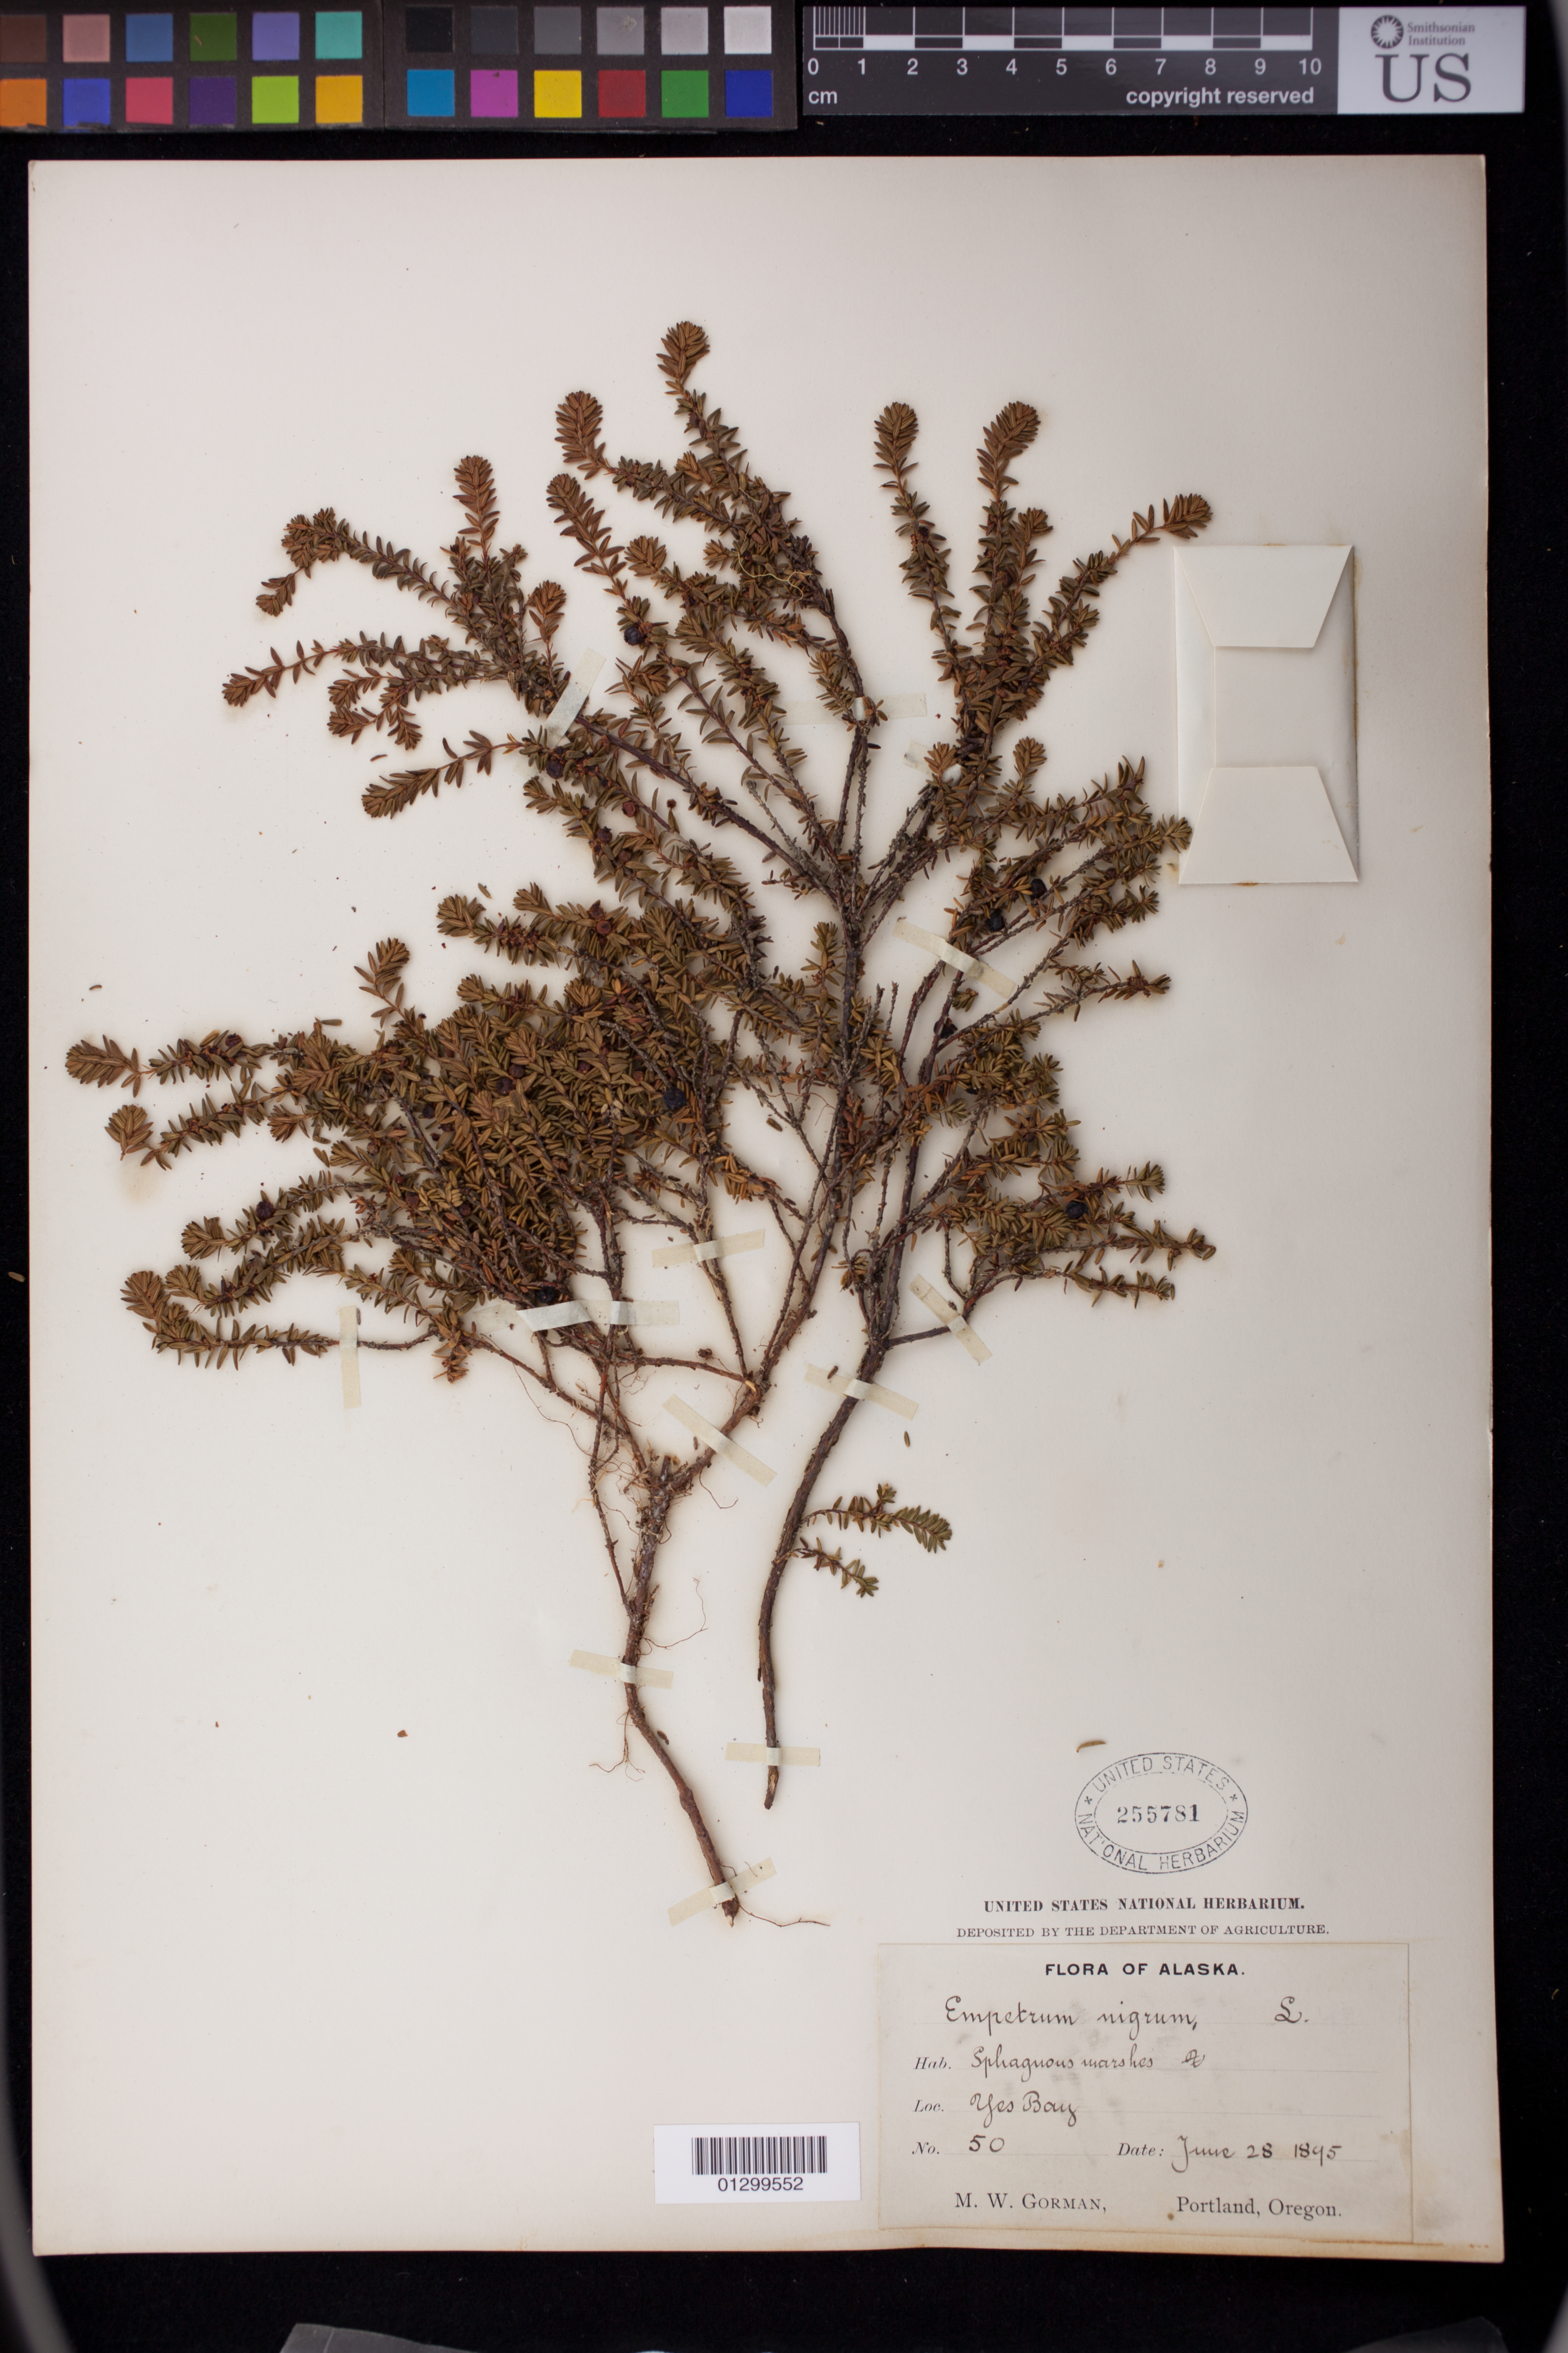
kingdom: Plantae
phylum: Tracheophyta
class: Magnoliopsida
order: Ericales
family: Ericaceae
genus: Empetrum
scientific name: Empetrum nigrum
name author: L.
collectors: M. W. Gorman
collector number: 50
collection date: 1895-06-28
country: United States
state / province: Alaska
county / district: Ketchikan Gateway Borough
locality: Yes Bay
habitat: Sphagnum marshes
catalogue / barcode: US 255781